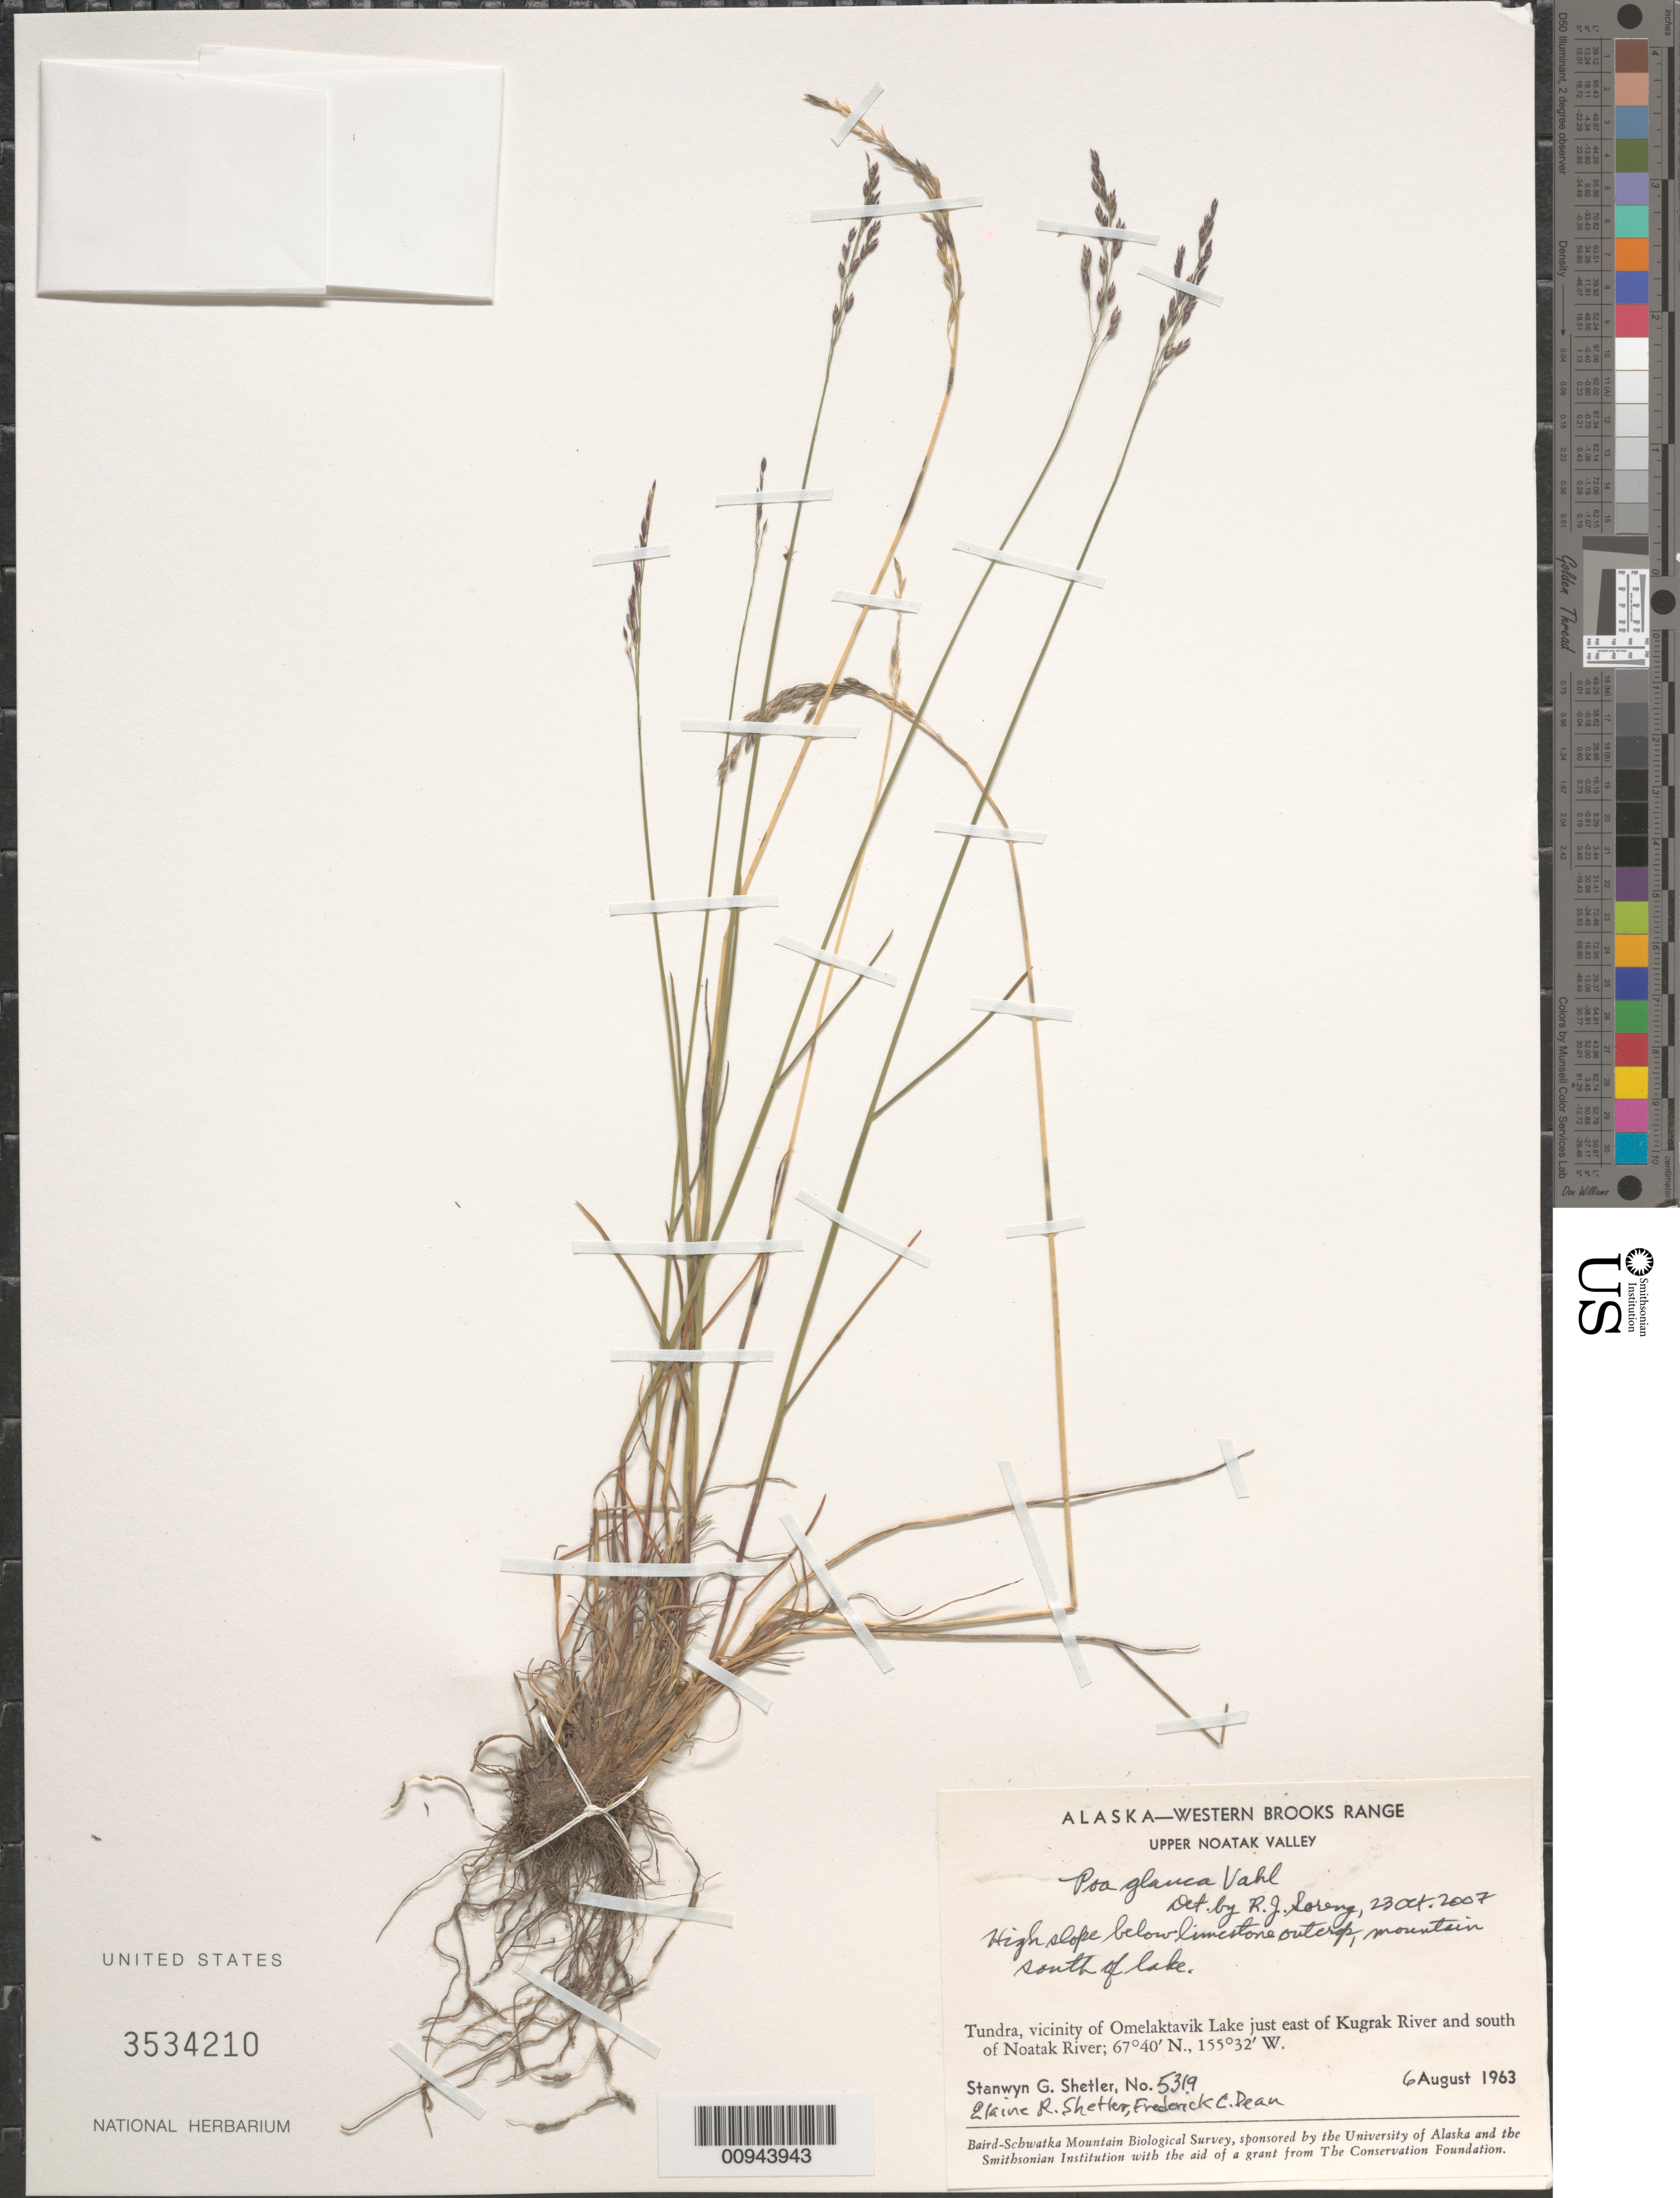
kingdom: Plantae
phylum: Tracheophyta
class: Liliopsida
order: Poales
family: Poaceae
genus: Poa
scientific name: Poa glauca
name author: Vahl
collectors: S. Shetler, E. R. Shetler & F. C. Dean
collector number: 5319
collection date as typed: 06 Aug 1963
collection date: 1963-08-06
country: United States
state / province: Alaska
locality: Vicinity of Omelaktavik Lake just east of Kugrak River and south of Noatak River. Western Brooks Range, Upper Noatak Valley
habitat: Tundra. High slope below limestone outcrop, mountain south of Lake.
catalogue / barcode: US 3534210